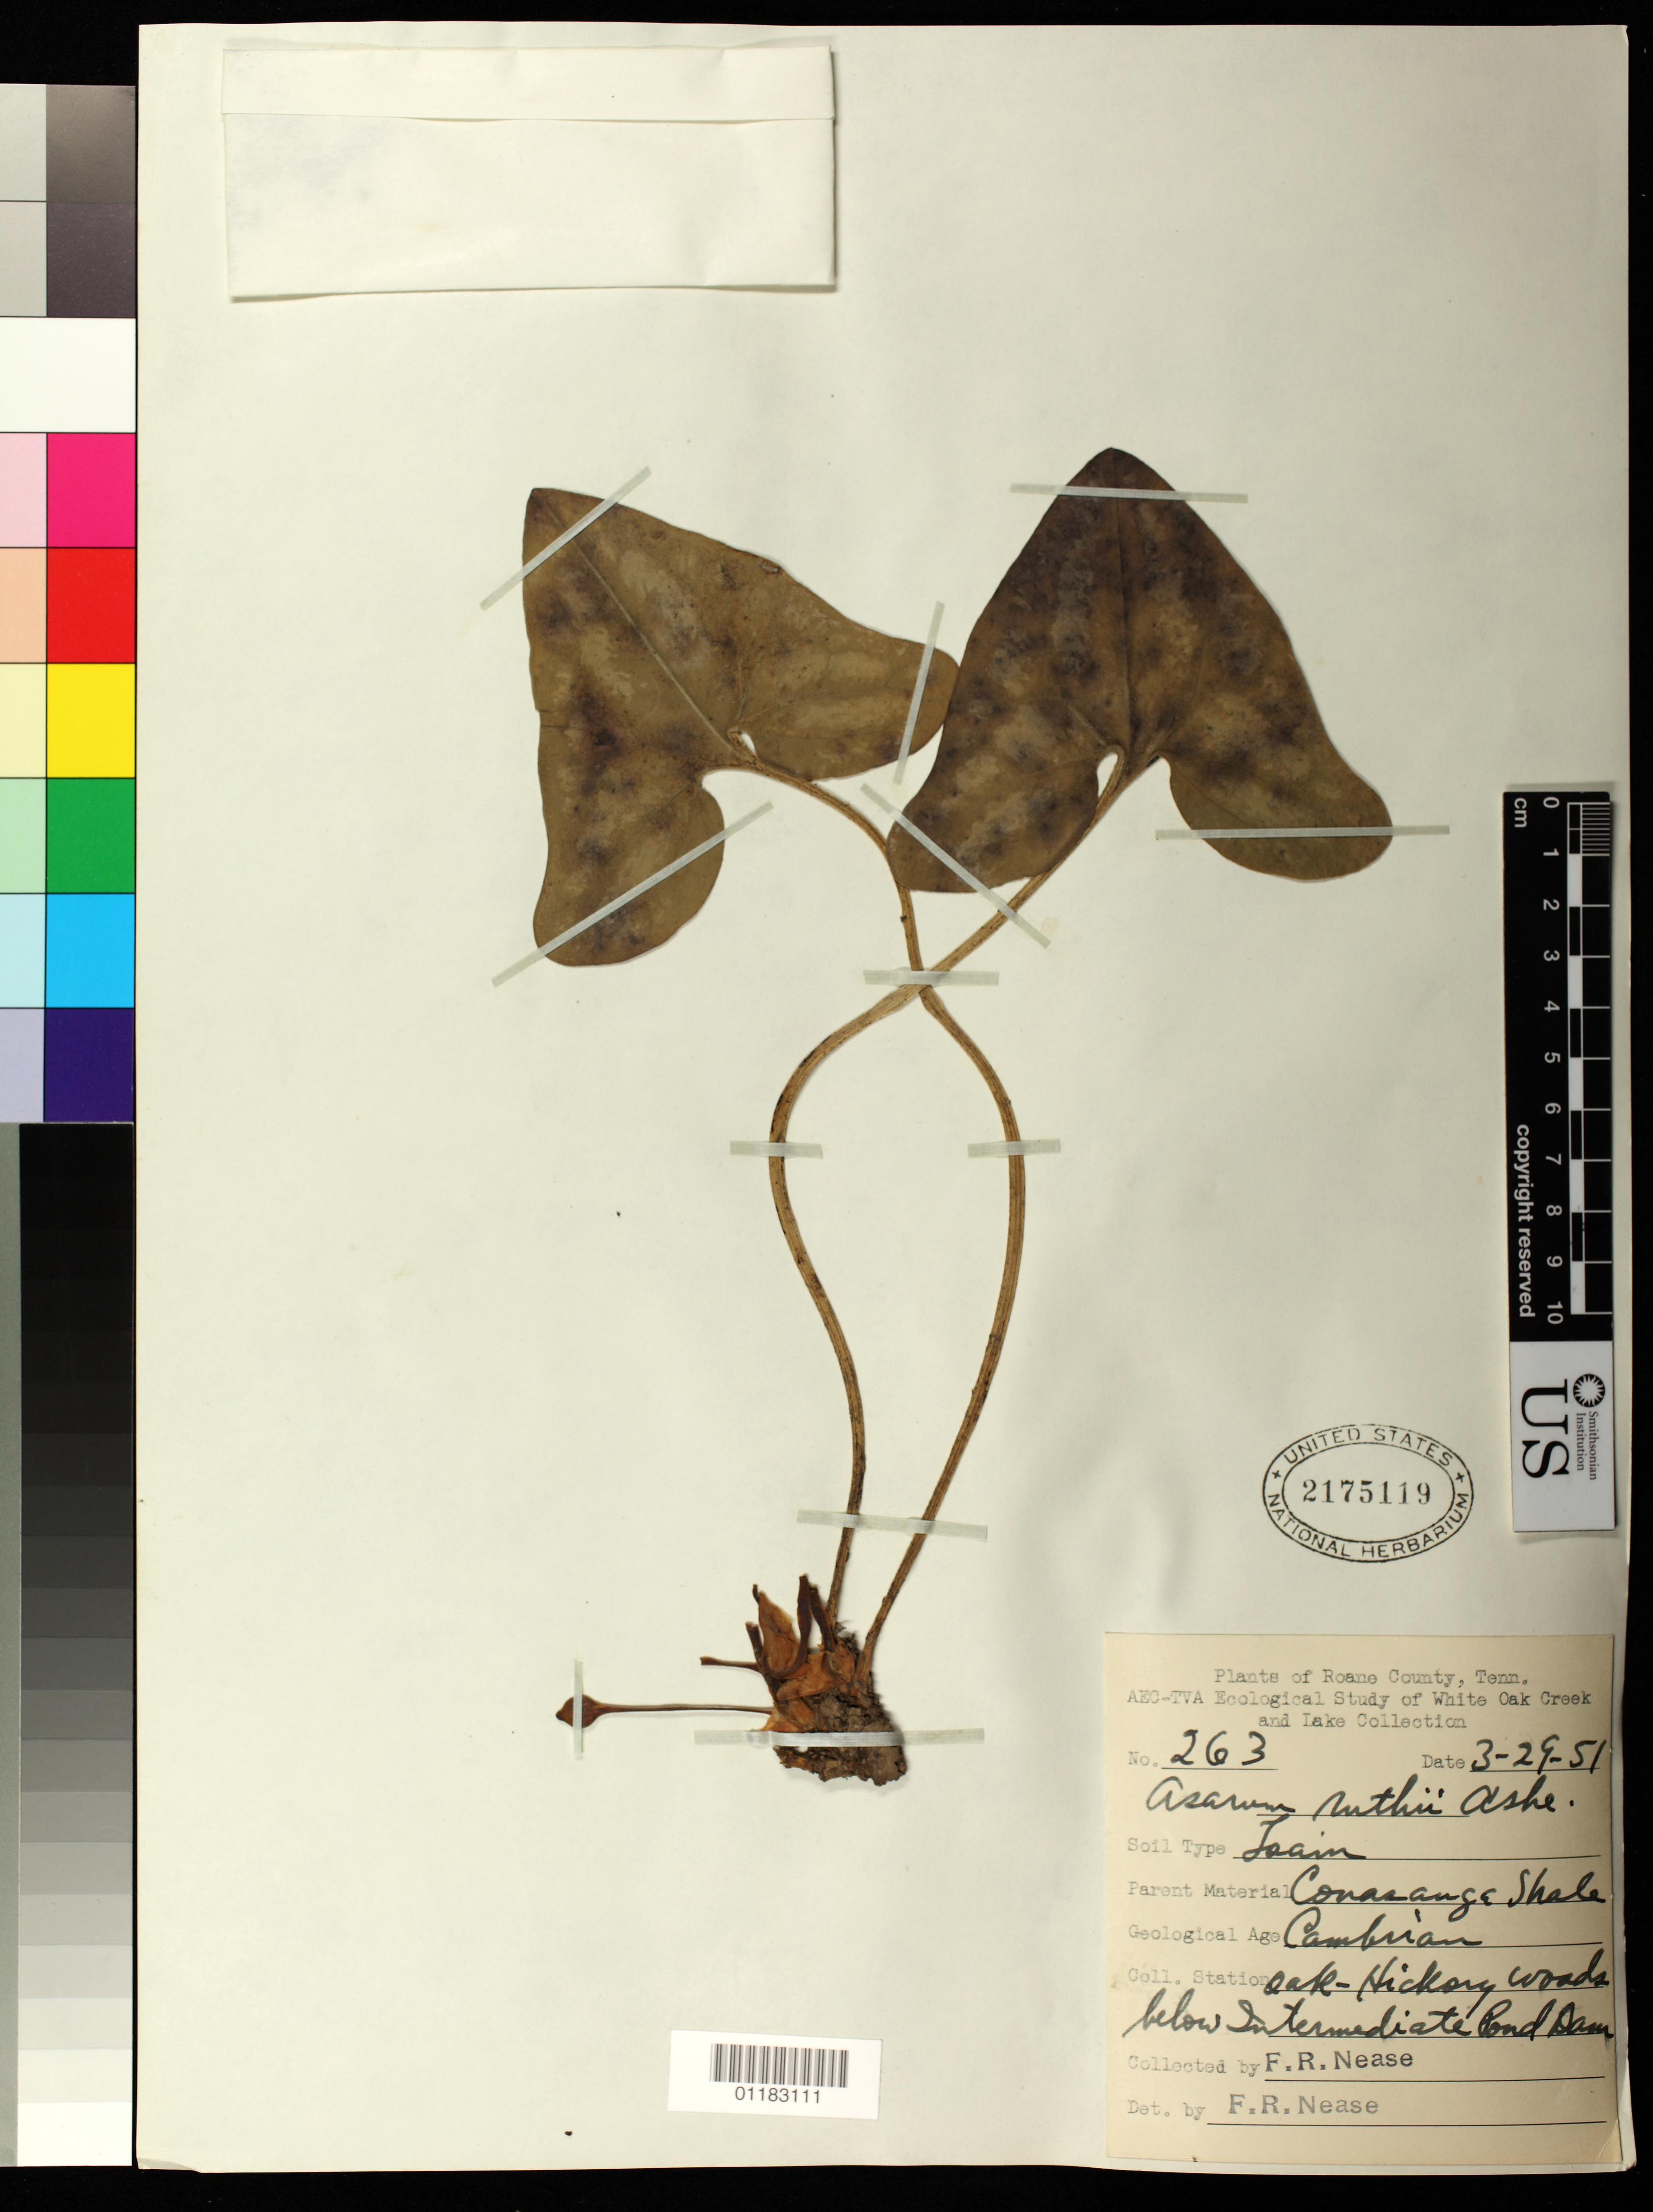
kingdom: Plantae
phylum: Tracheophyta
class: Magnoliopsida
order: Piperales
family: Aristolochiaceae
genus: Hexastylis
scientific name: Hexastylis ruthii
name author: Small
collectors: F. Nease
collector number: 263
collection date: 1951-03-29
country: United States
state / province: Tennessee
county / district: Roane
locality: Oak-Hickory woods below Intermediate Pond Dam, White Oak Creek and Lake, Roane County.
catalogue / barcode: US 2175119